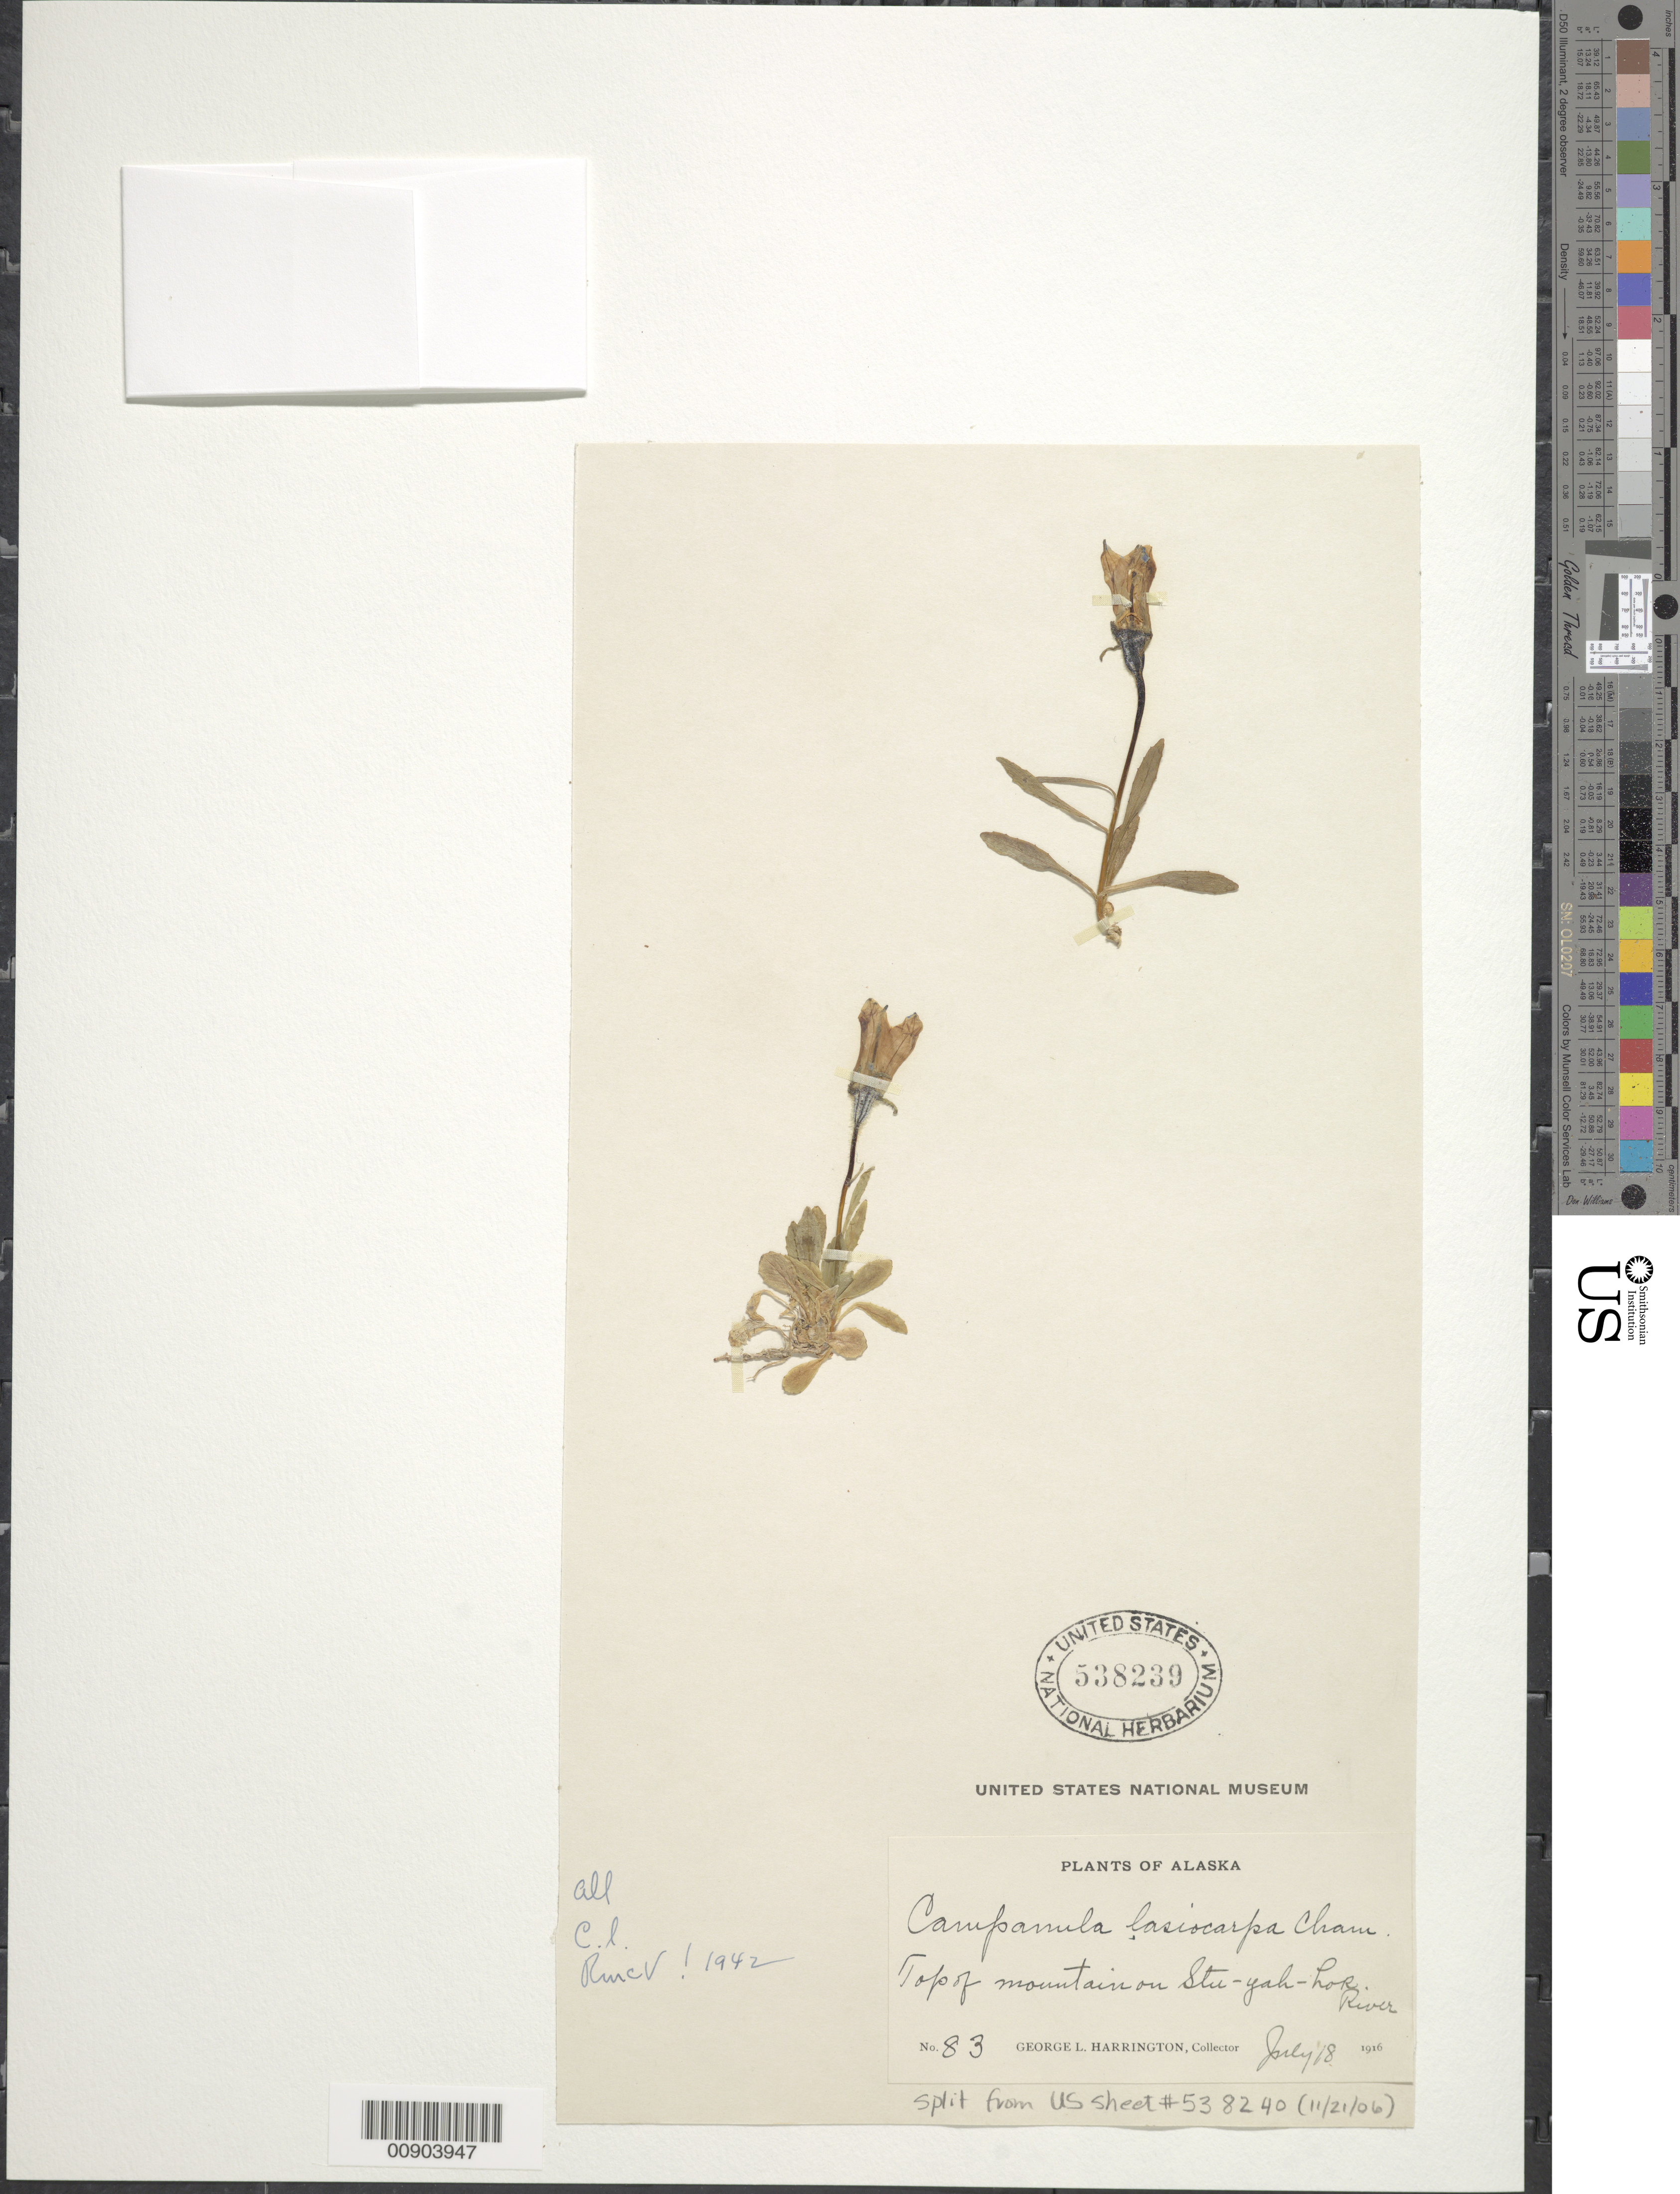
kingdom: Plantae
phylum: Tracheophyta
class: Magnoliopsida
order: Asterales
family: Campanulaceae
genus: Campanula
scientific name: Campanula lasiocarpa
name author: Cham.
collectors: G. Harrington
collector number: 83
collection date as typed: July 18, 1916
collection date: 1916-07-18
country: United States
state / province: Alaska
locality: Stu-yah-hok River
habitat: Top of mountain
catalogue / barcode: US 538239